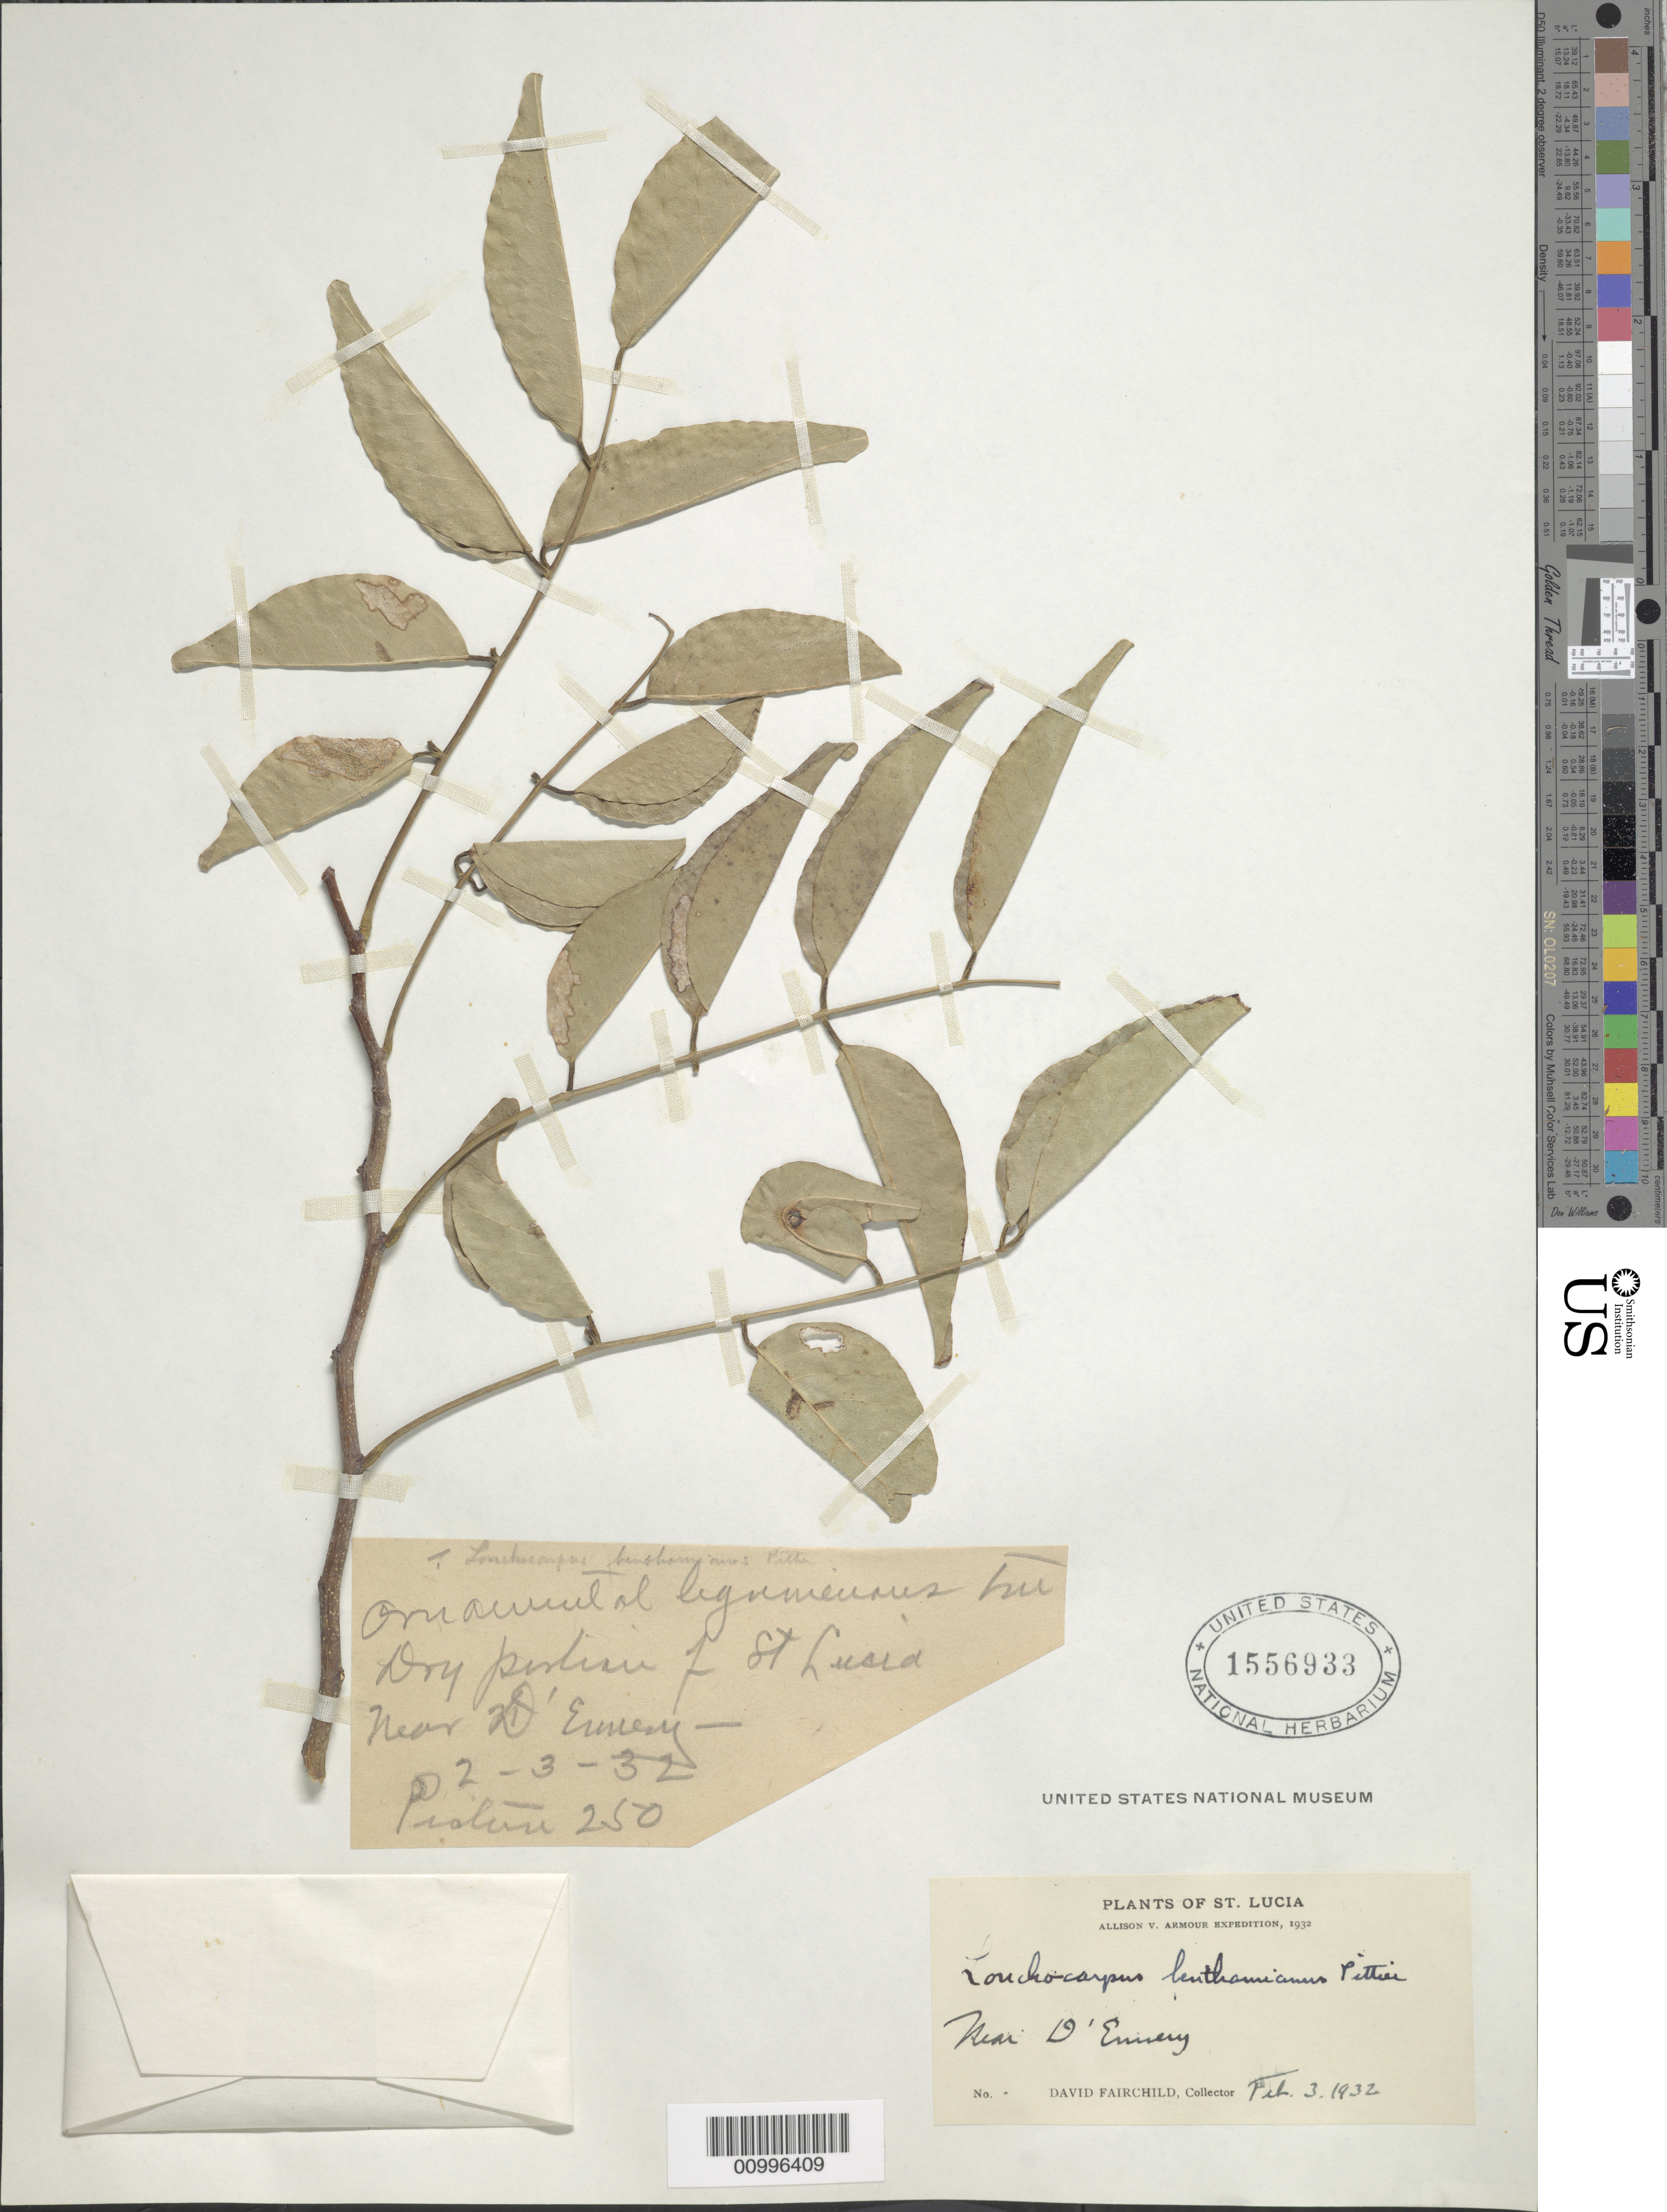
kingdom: Plantae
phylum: Tracheophyta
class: Magnoliopsida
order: Fabales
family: Fabaceae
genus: Lonchocarpus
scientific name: Lonchocarpus violaceus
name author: (Jacq.) DC.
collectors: D. Fairchild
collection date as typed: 03 Feb 1932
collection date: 1932-02-03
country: St. Lucia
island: St. Lucia I.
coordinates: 0 N, 0 E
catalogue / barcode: US 1556933